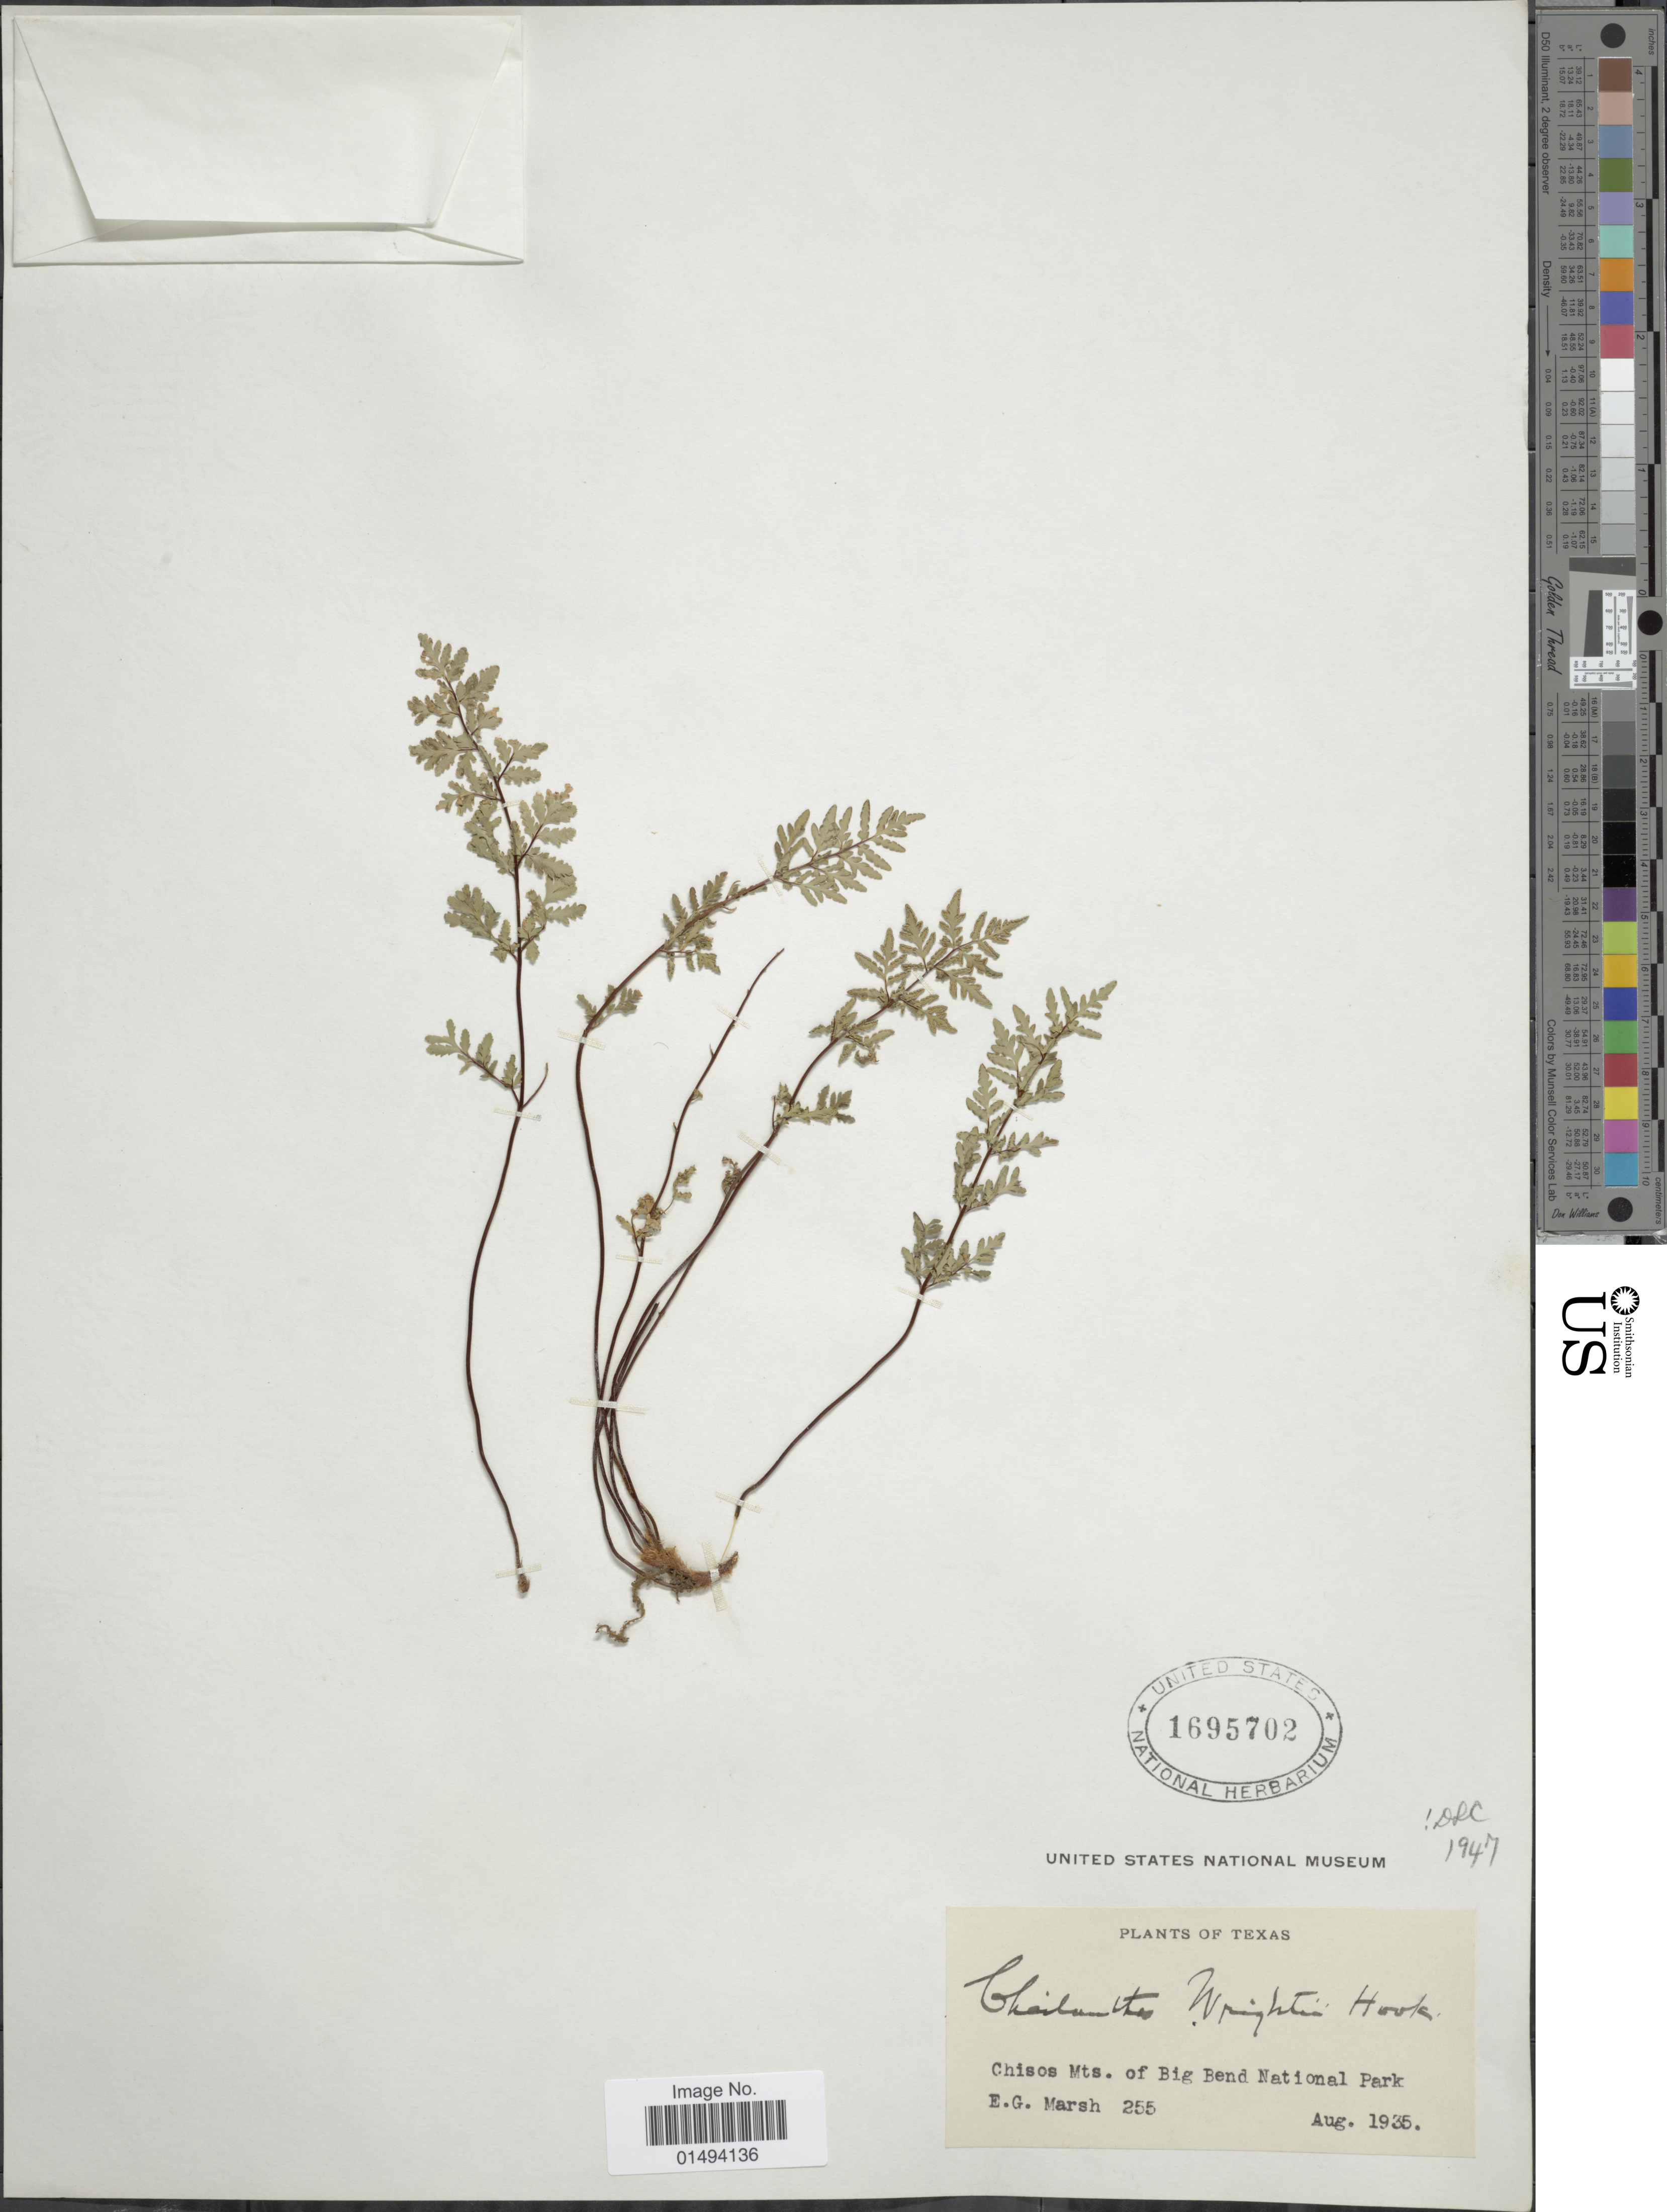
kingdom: Plantae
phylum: Tracheophyta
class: Polypodiopsida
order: Polypodiales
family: Pteridaceae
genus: Myriopteris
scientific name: Myriopteris wrightii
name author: (Hook.) Grusz & Windham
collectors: E. G. Marsh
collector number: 255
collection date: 1935-08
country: United States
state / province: Texas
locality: Texas, Chisos Mts. of Big Bend National Park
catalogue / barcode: US 1695702